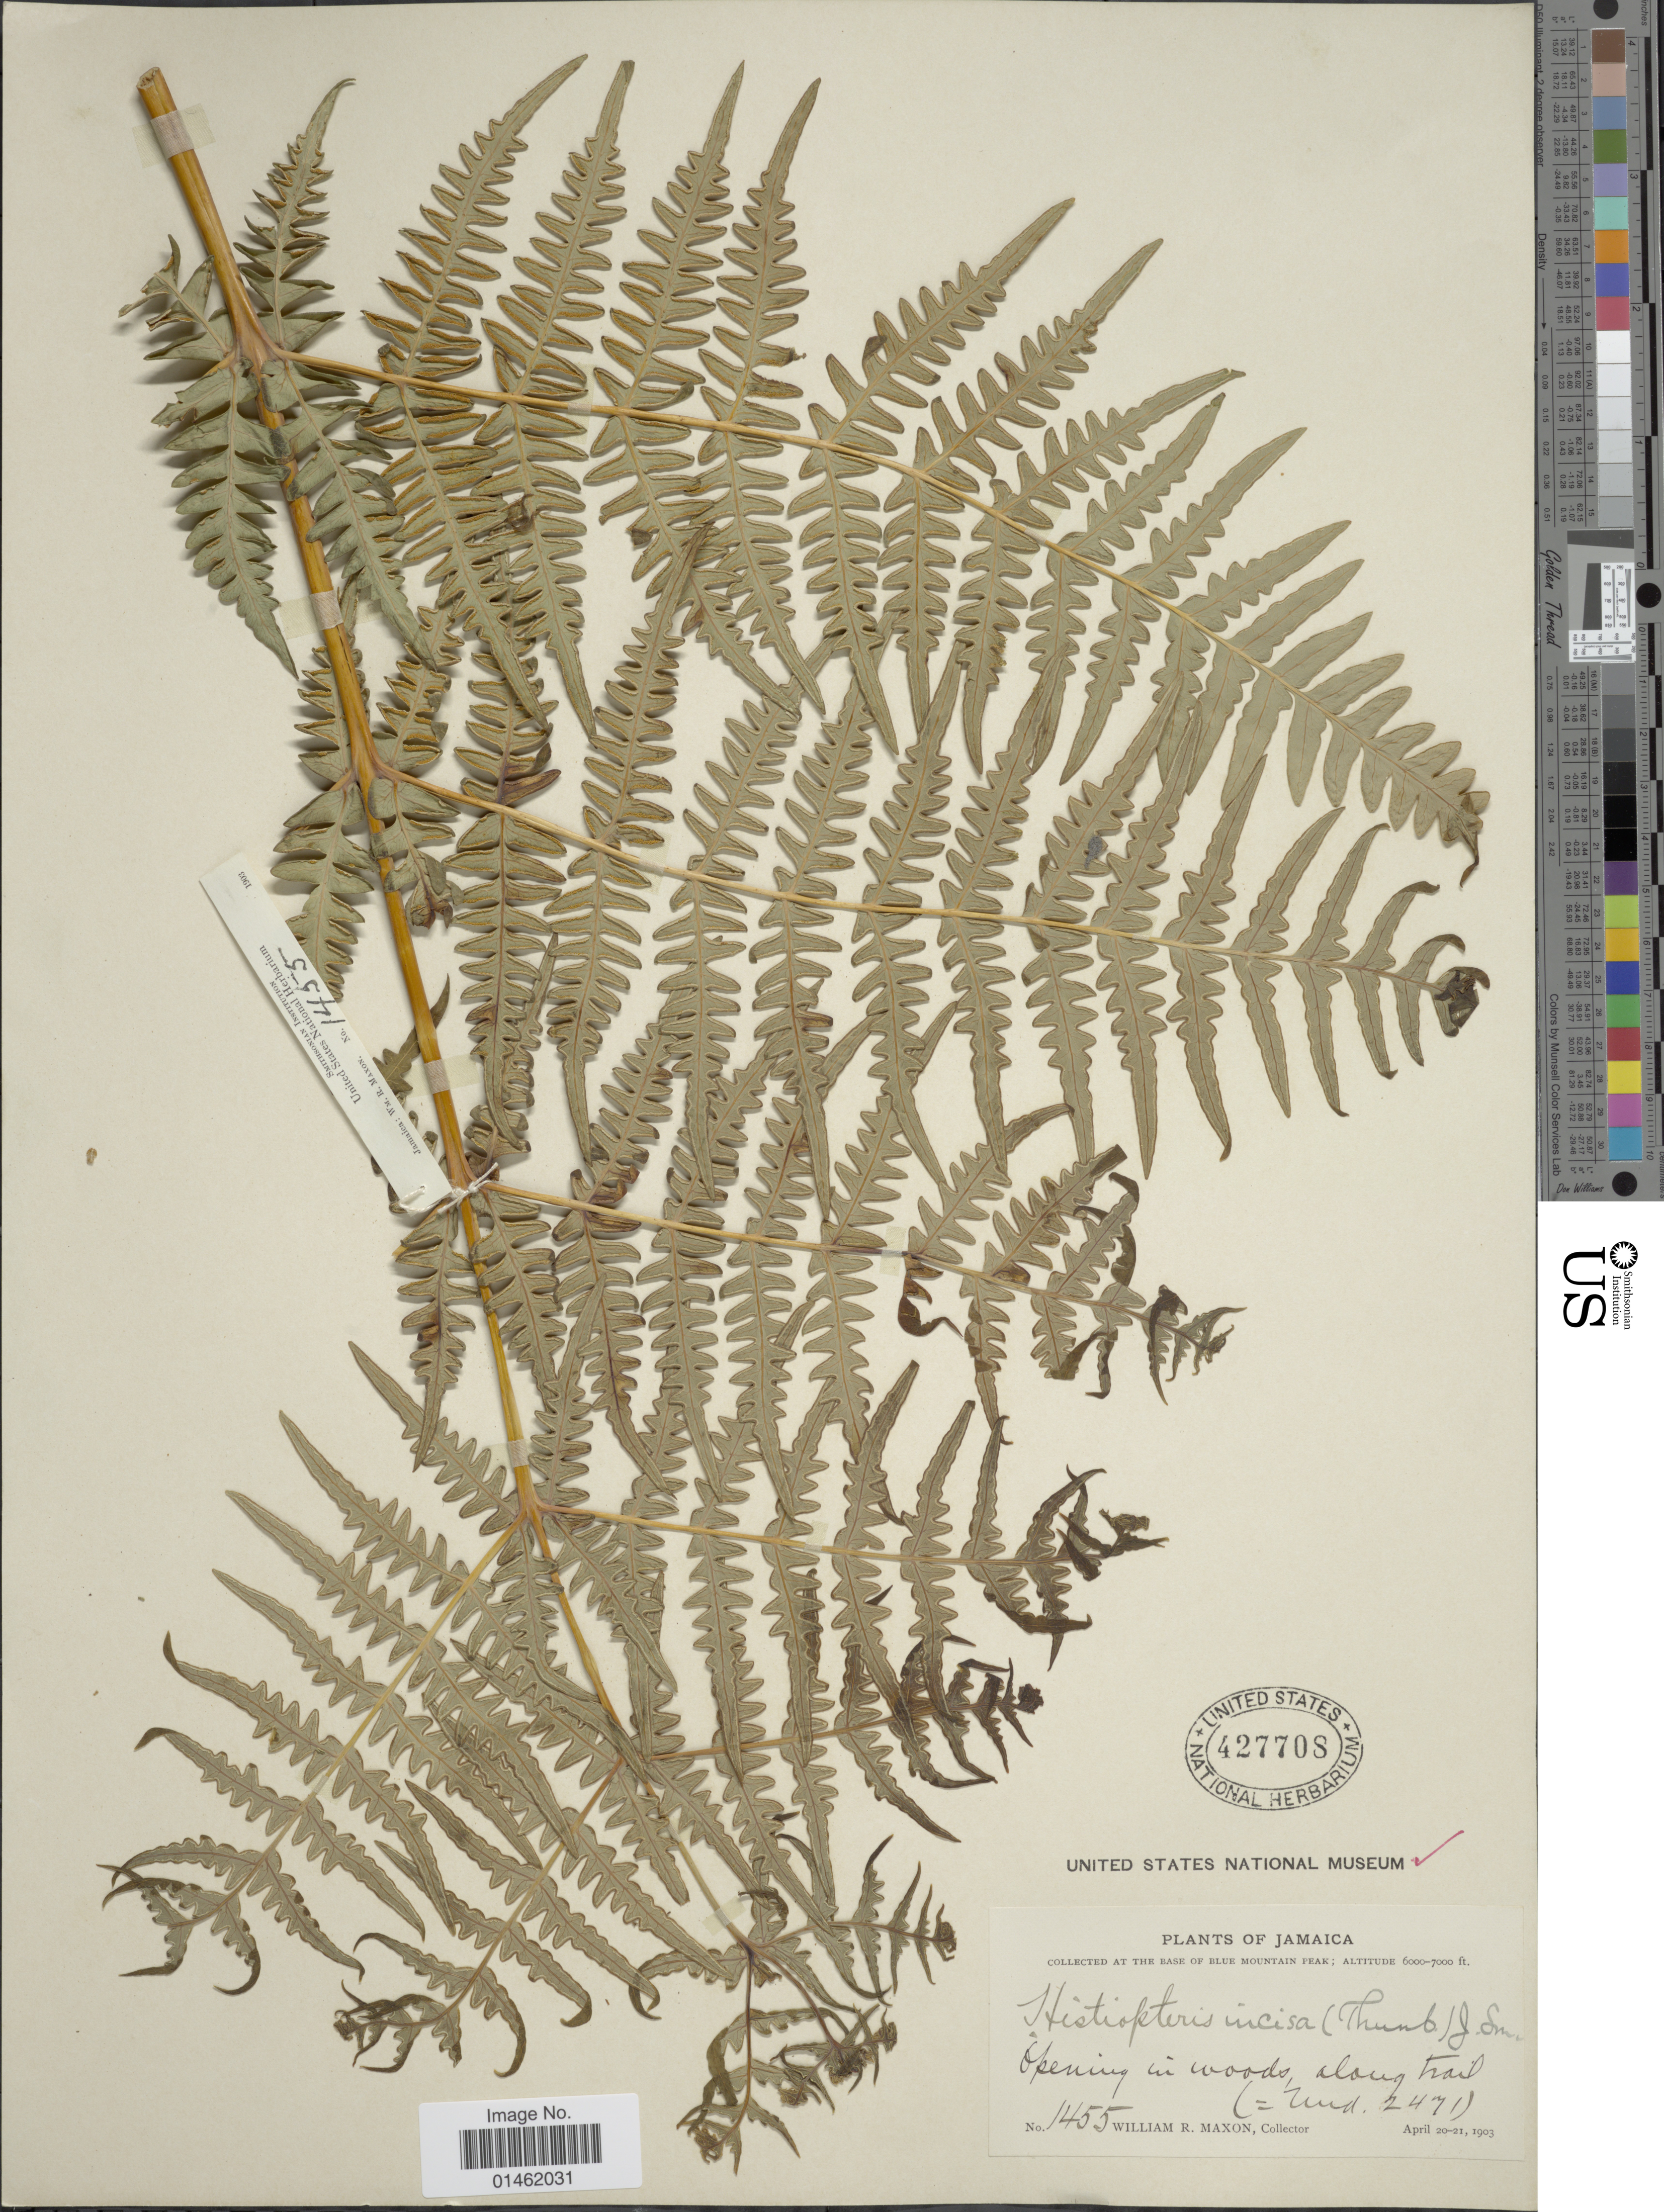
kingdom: Plantae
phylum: Tracheophyta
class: Polypodiopsida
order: Polypodiales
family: Dennstaedtiaceae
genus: Histiopteris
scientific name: Histiopteris incisa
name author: (Thunb.) J. Sm.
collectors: W. R. Maxon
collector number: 1455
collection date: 1903-04-20/1903-04-21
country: Jamaica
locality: At the Base of Blue Mountain peak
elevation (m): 1829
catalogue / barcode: US 427708